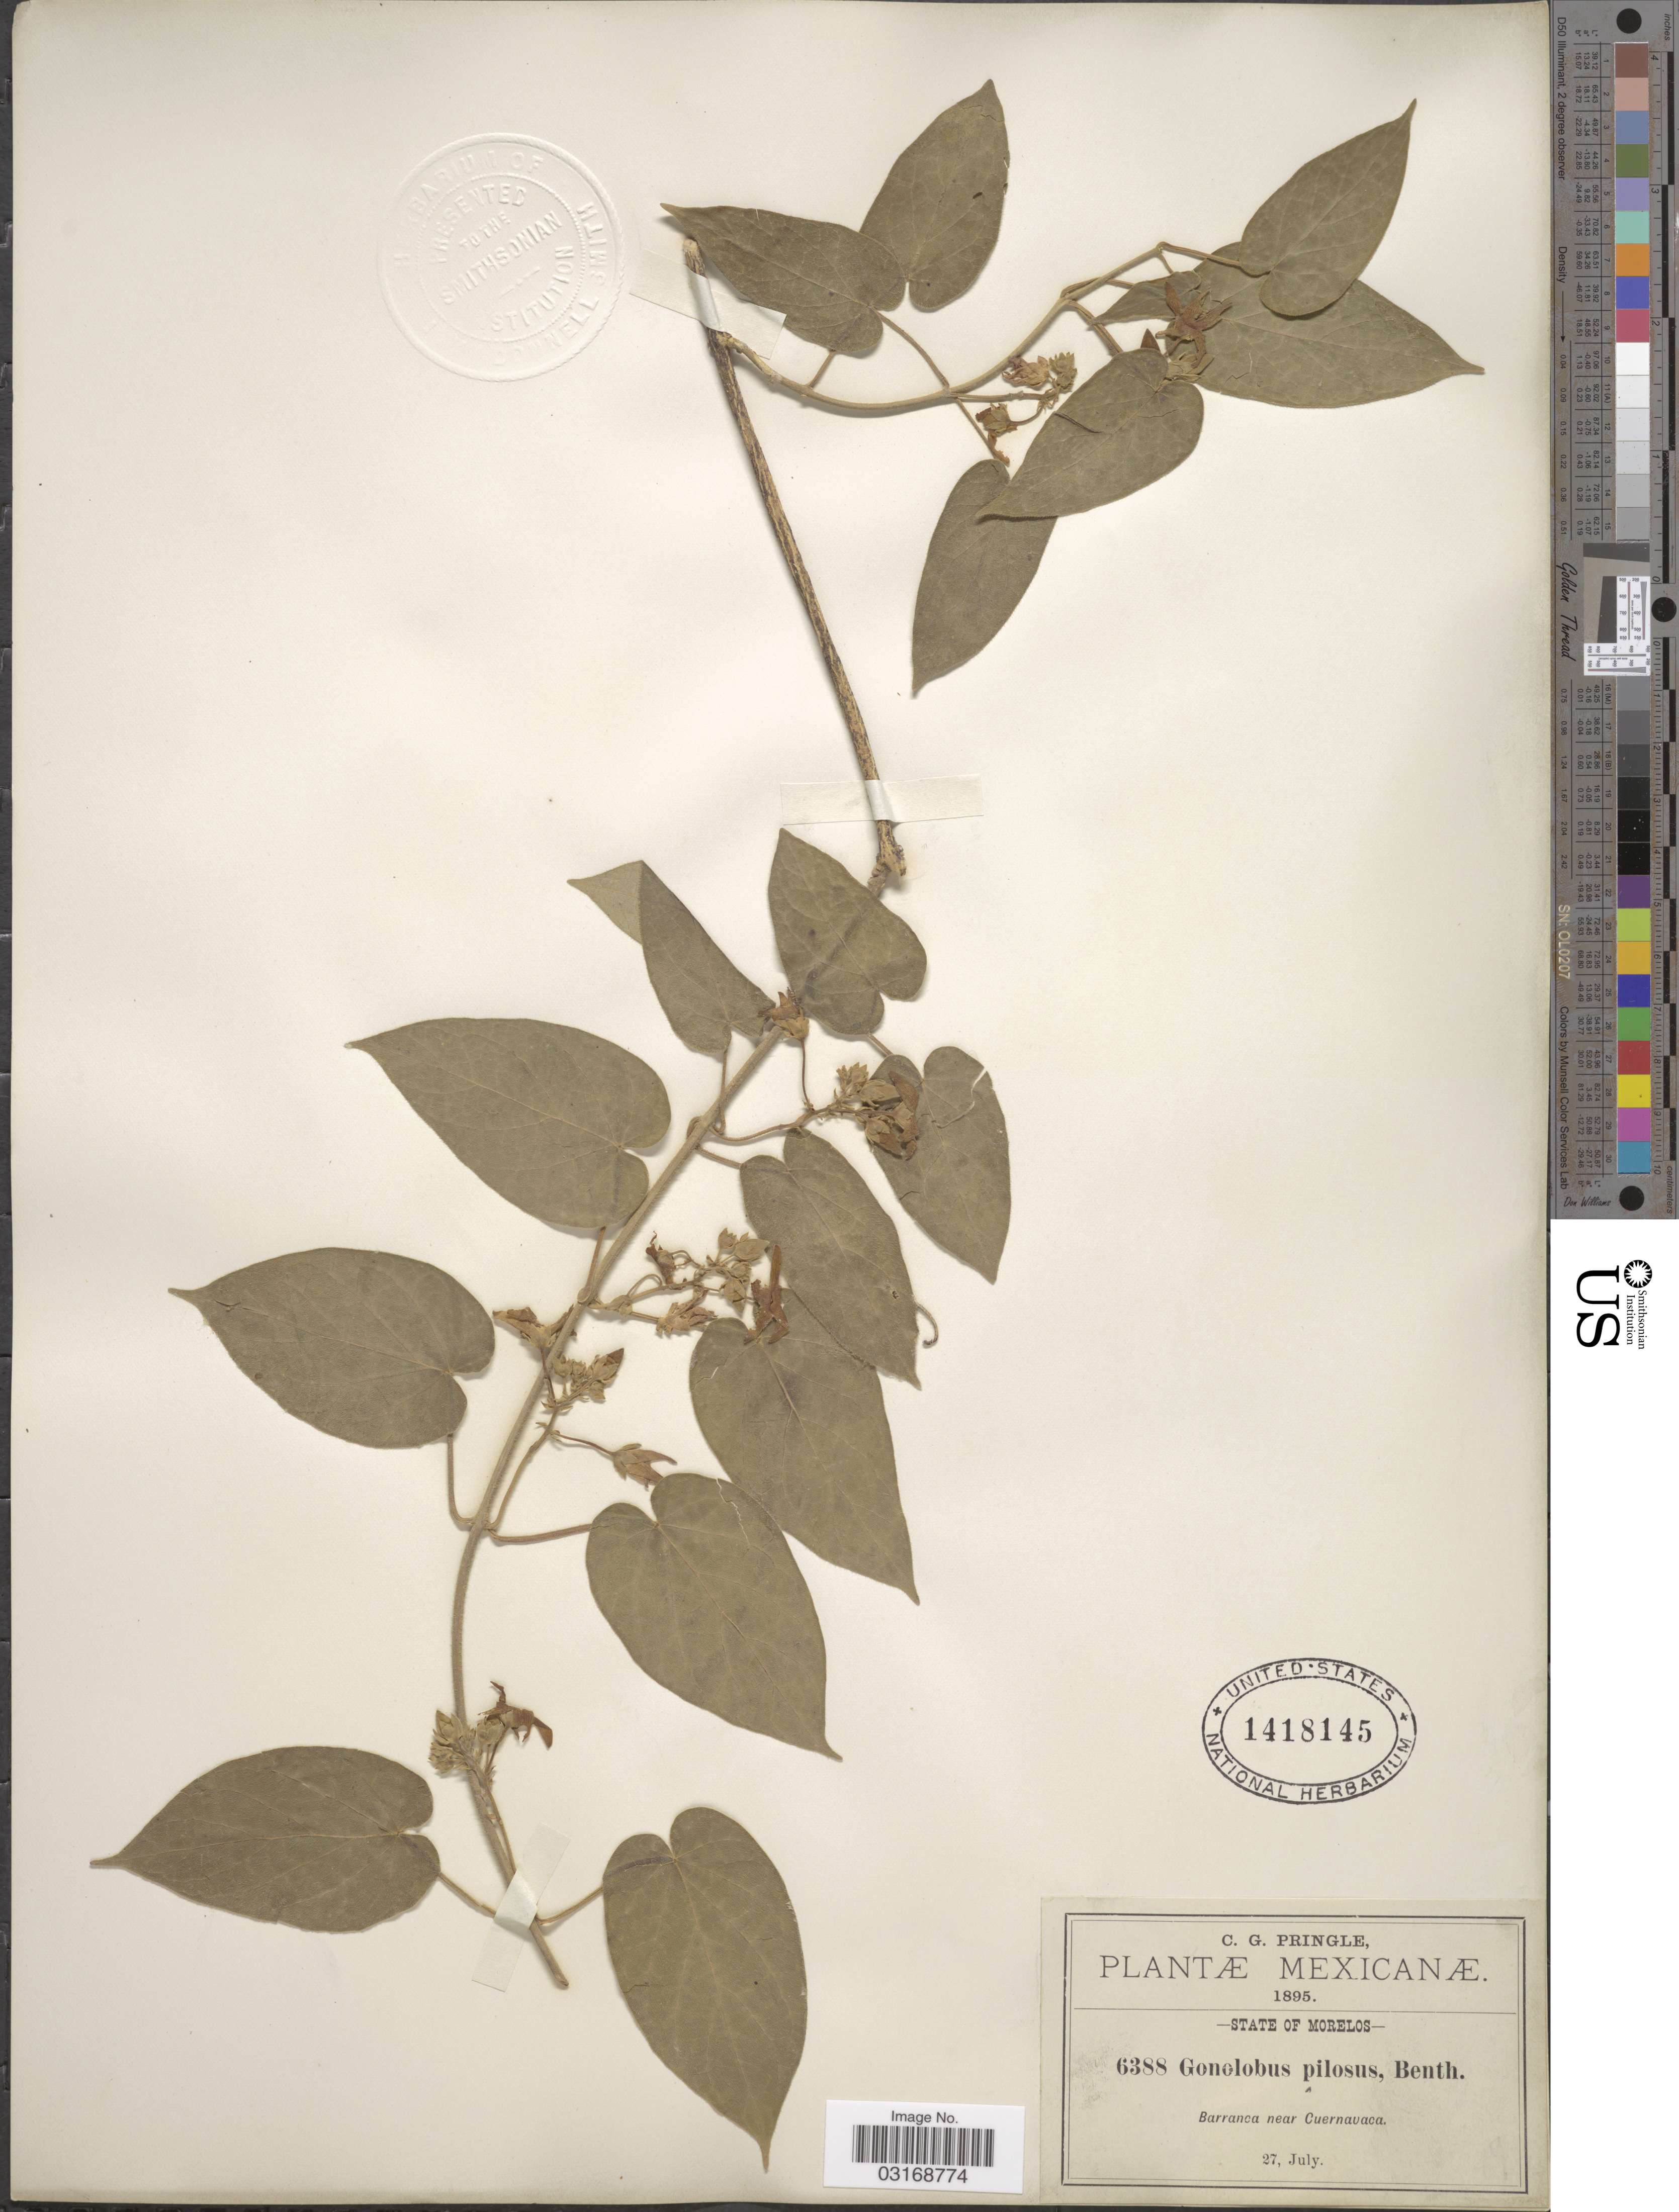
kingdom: Plantae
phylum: Tracheophyta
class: Magnoliopsida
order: Gentianales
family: Apocynaceae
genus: Matelea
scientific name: Matelea pilosa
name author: (Benth.) Woodson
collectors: C. G. Pringle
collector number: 6388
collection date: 1895-07-27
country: Mexico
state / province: Morelos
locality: State of Morelos. Barranca near Cuernavaca.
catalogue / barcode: US 1418145